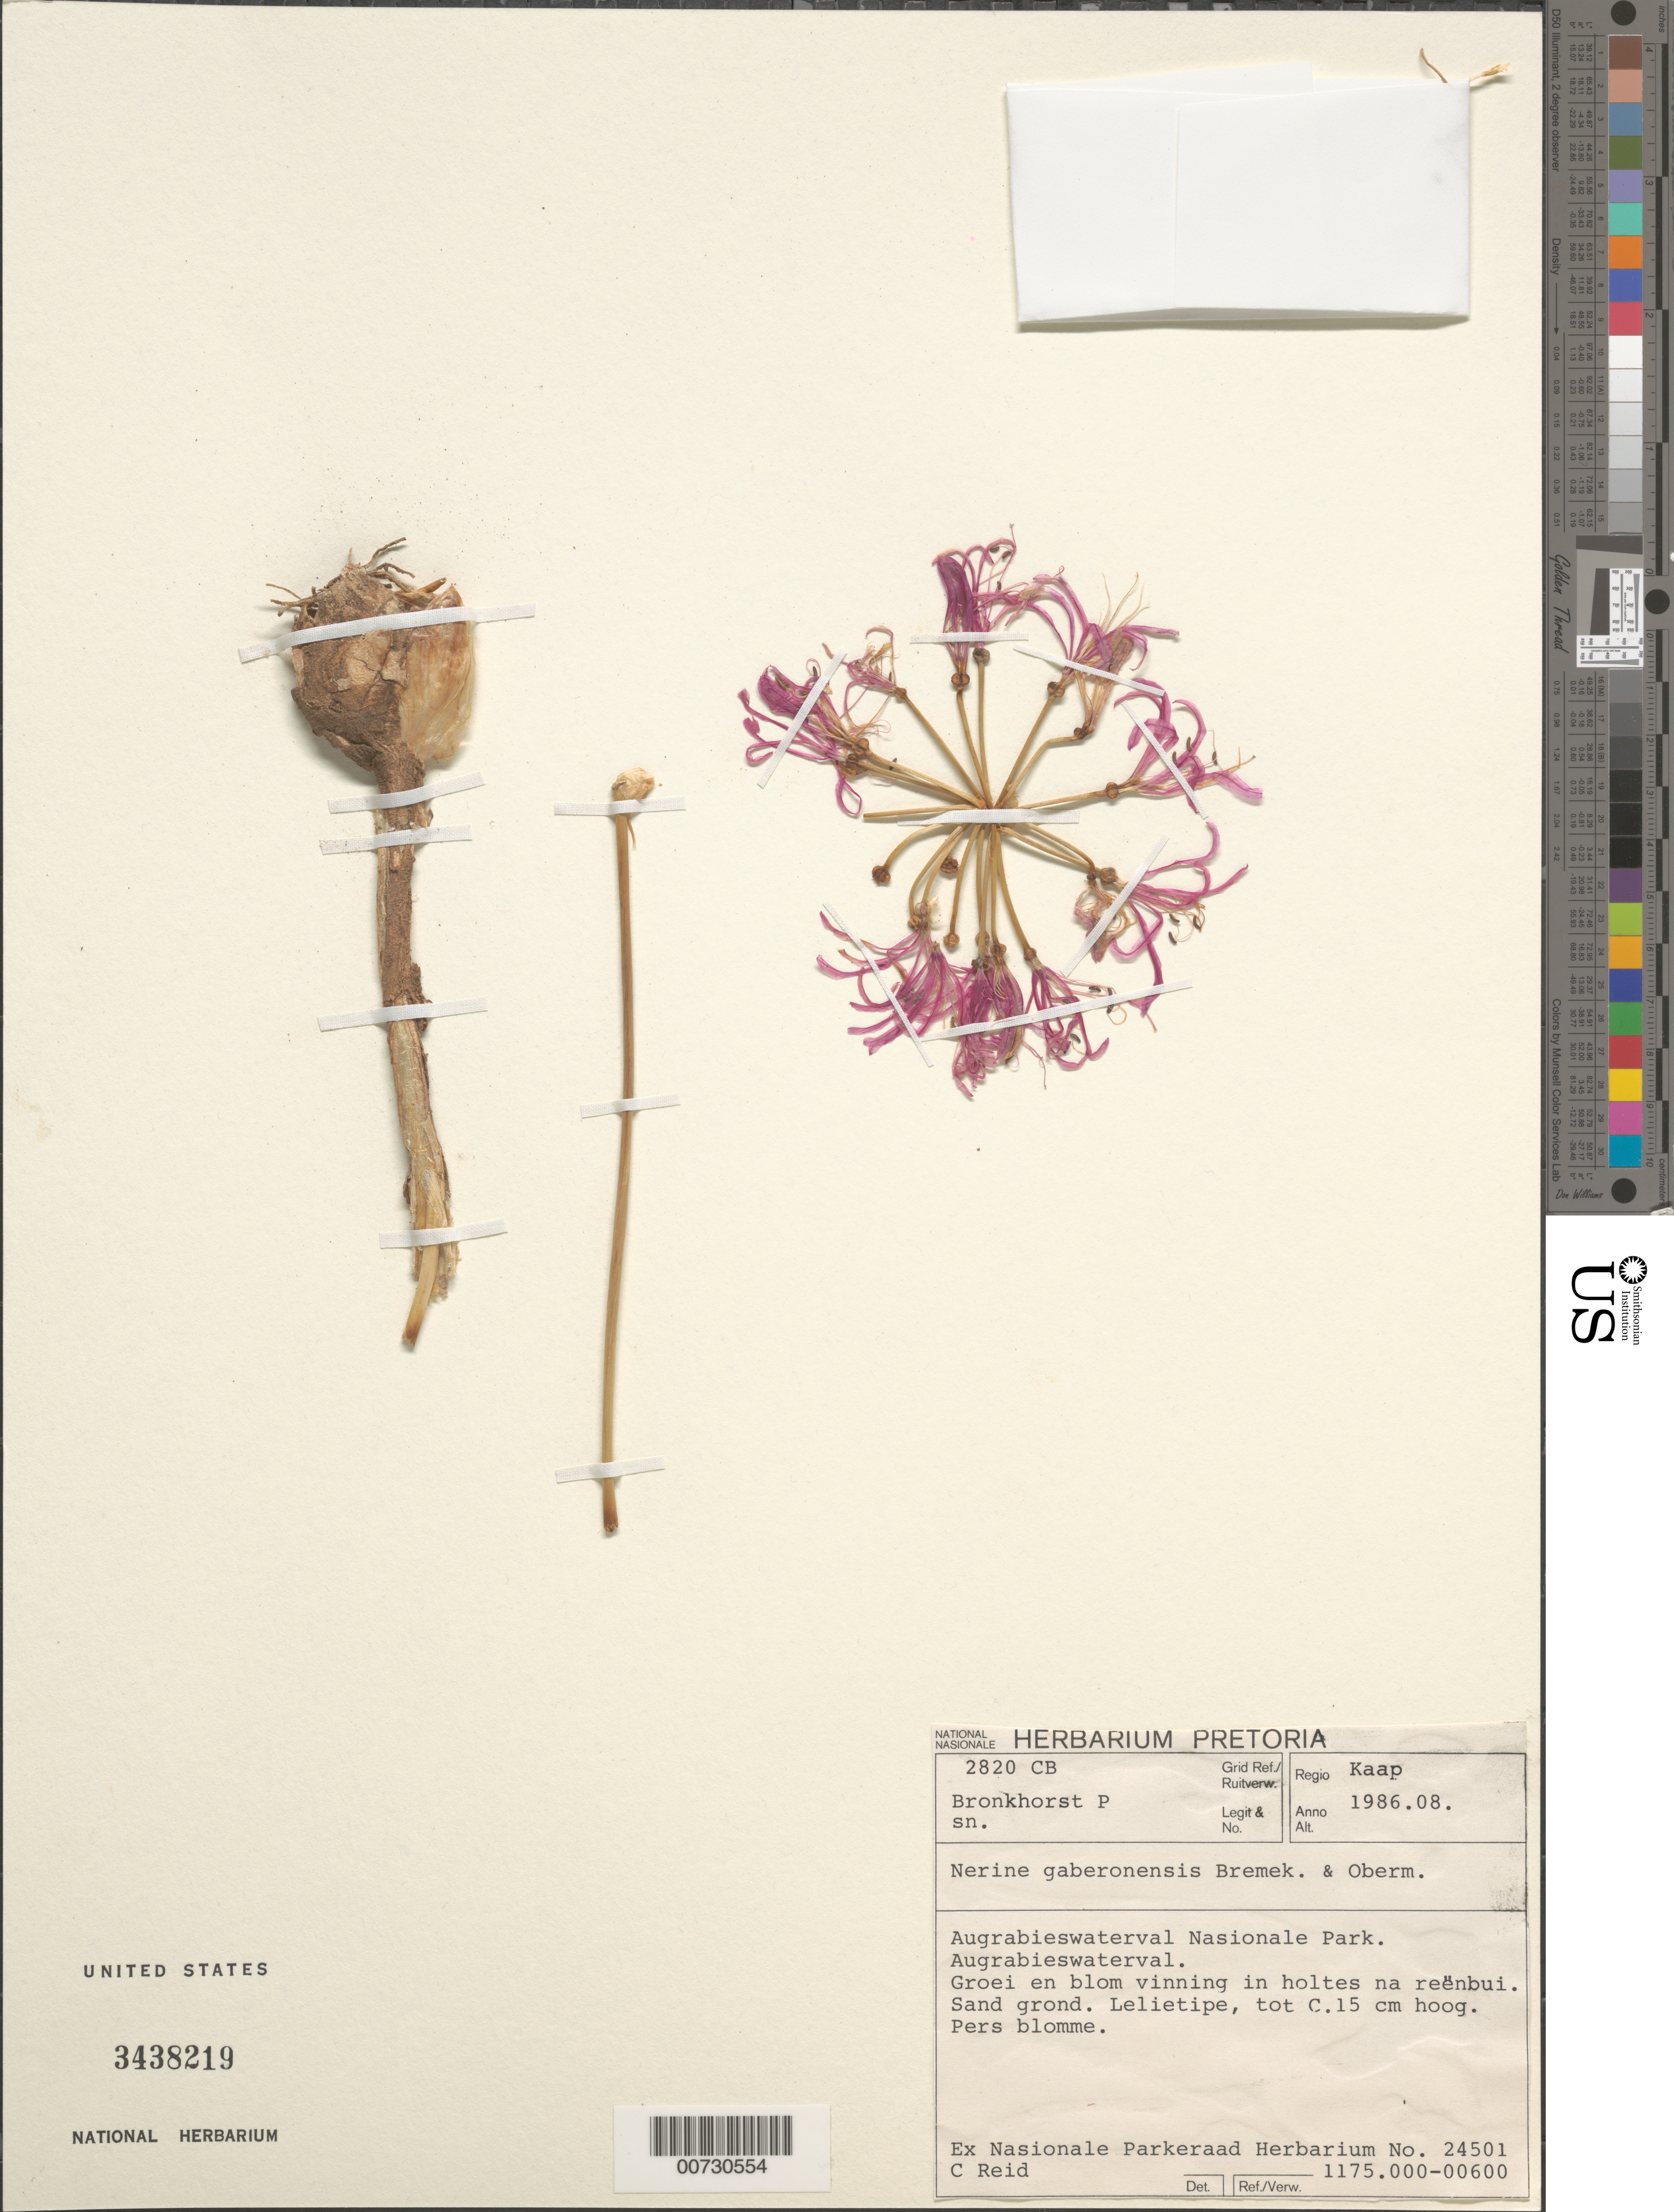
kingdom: Plantae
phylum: Tracheophyta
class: Liliopsida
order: Asparagales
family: Amaryllidaceae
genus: Nerine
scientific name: Nerine gaberonensis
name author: Bremek. & Oberm.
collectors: P. Bronkhorst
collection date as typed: Aug 1968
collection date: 1968-08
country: South Africa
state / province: Northern Cape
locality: Augrabieswaterval Nasionale Park. Augrabieswaterval.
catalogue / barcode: US 3438219